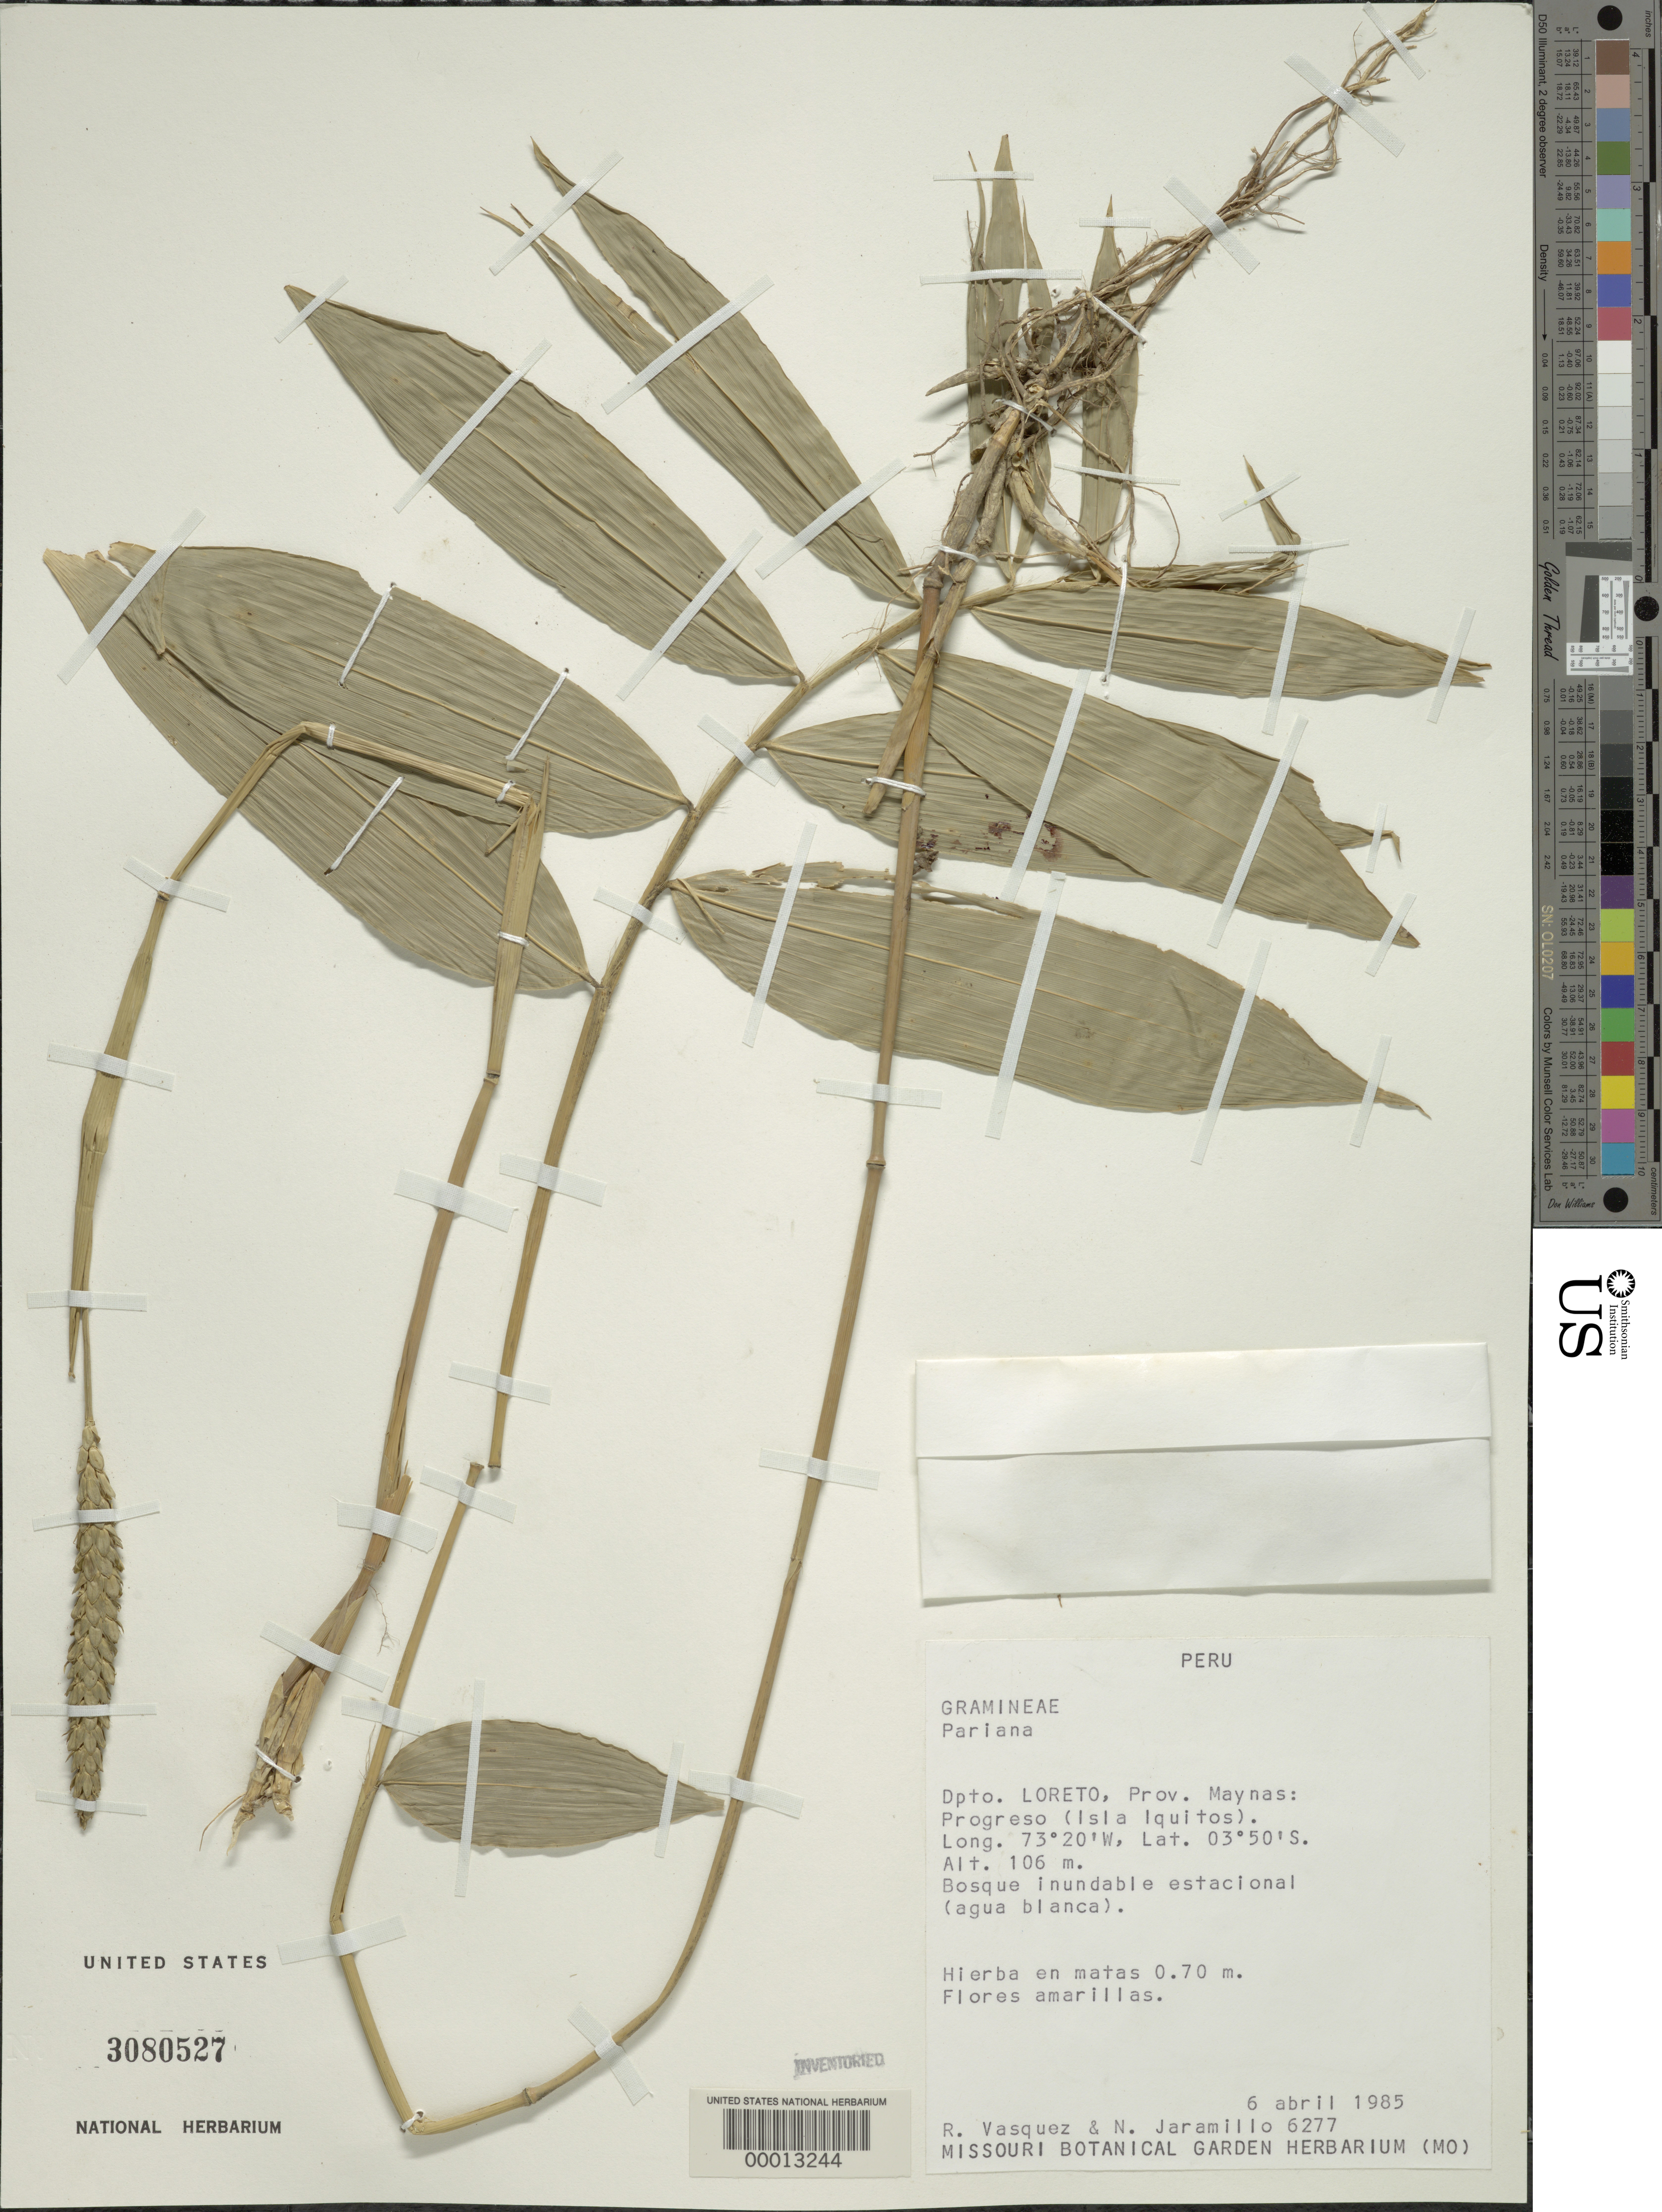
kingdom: Plantae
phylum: Tracheophyta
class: Liliopsida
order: Poales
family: Poaceae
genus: Pariana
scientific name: Pariana sp.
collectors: R. Vasquez & N. Jaramillo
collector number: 6227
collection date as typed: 06 Apr 1985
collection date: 1985-04-06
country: Peru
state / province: Loreto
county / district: Maynas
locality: Progreso (Isla Iquitos)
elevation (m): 106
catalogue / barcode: US 3080527